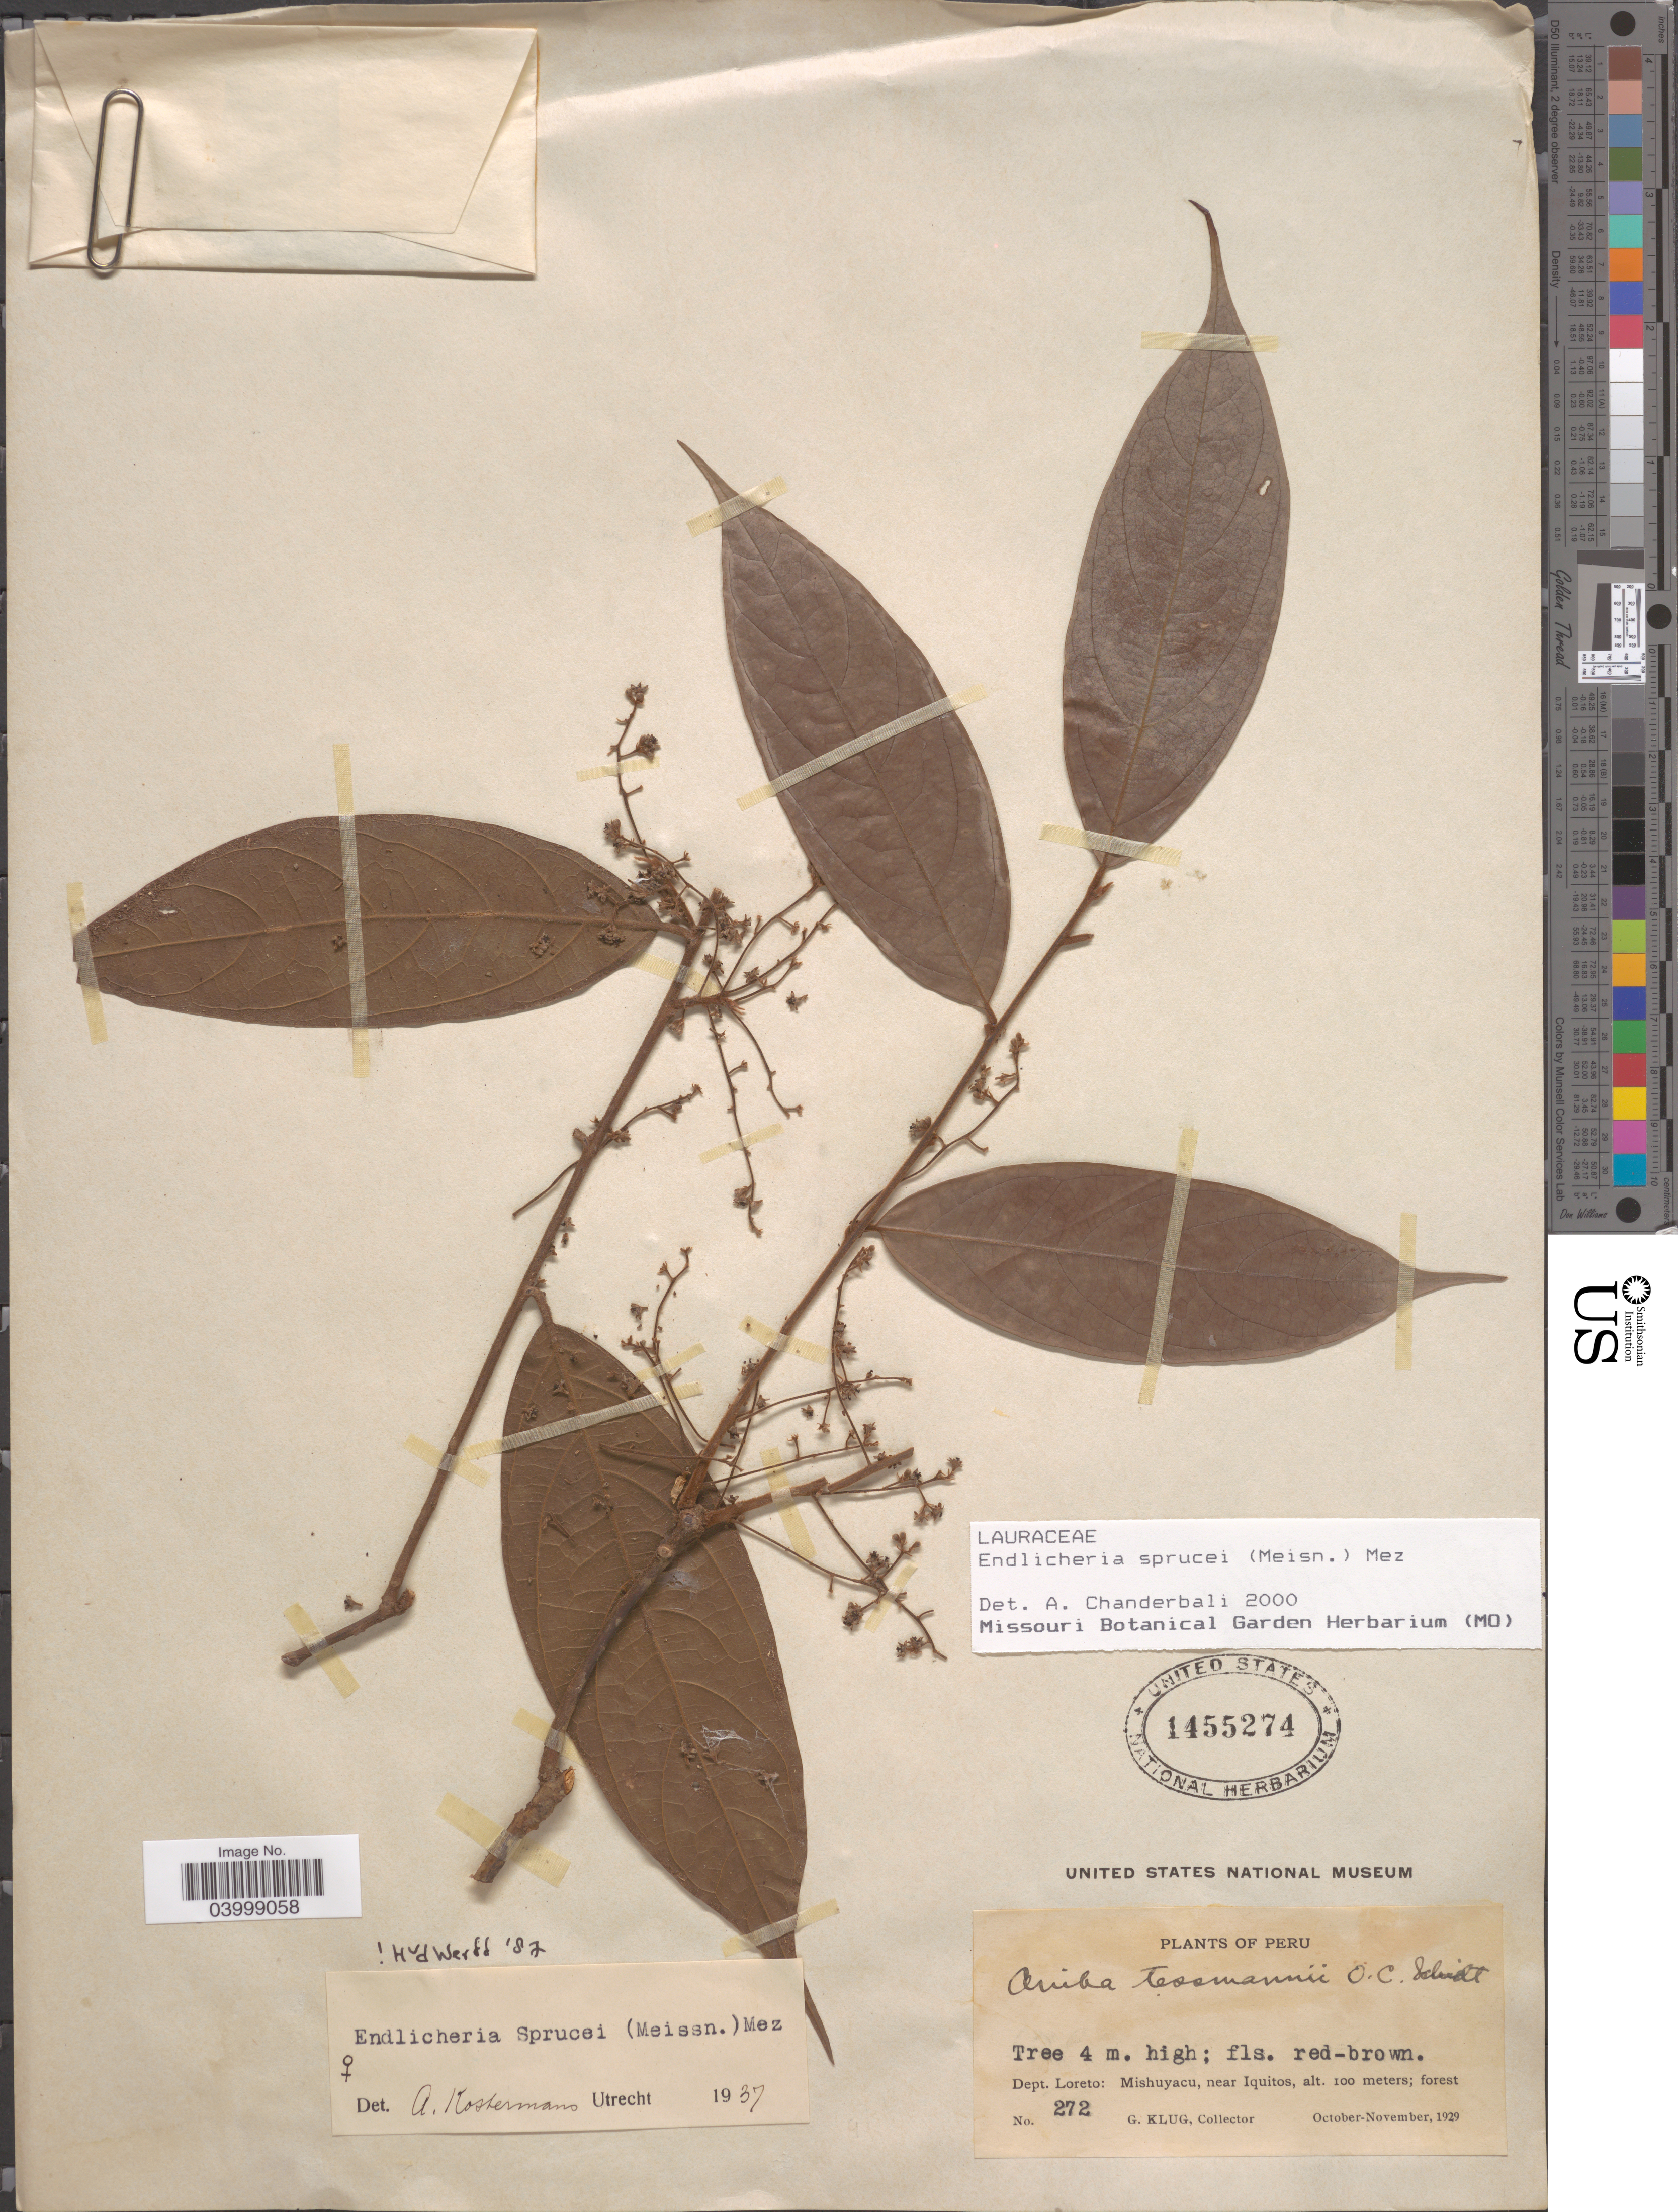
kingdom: Plantae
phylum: Tracheophyta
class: Magnoliopsida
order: Laurales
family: Lauraceae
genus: Endlicheria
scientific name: Endlicheria sprucei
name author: (Meisn.) Mez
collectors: G. Klug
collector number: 272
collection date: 1929-10/1929-11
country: Peru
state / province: Loreto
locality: Dept. Loreto; Mishuyacu, near Iquitos.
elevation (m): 100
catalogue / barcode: US 1455274